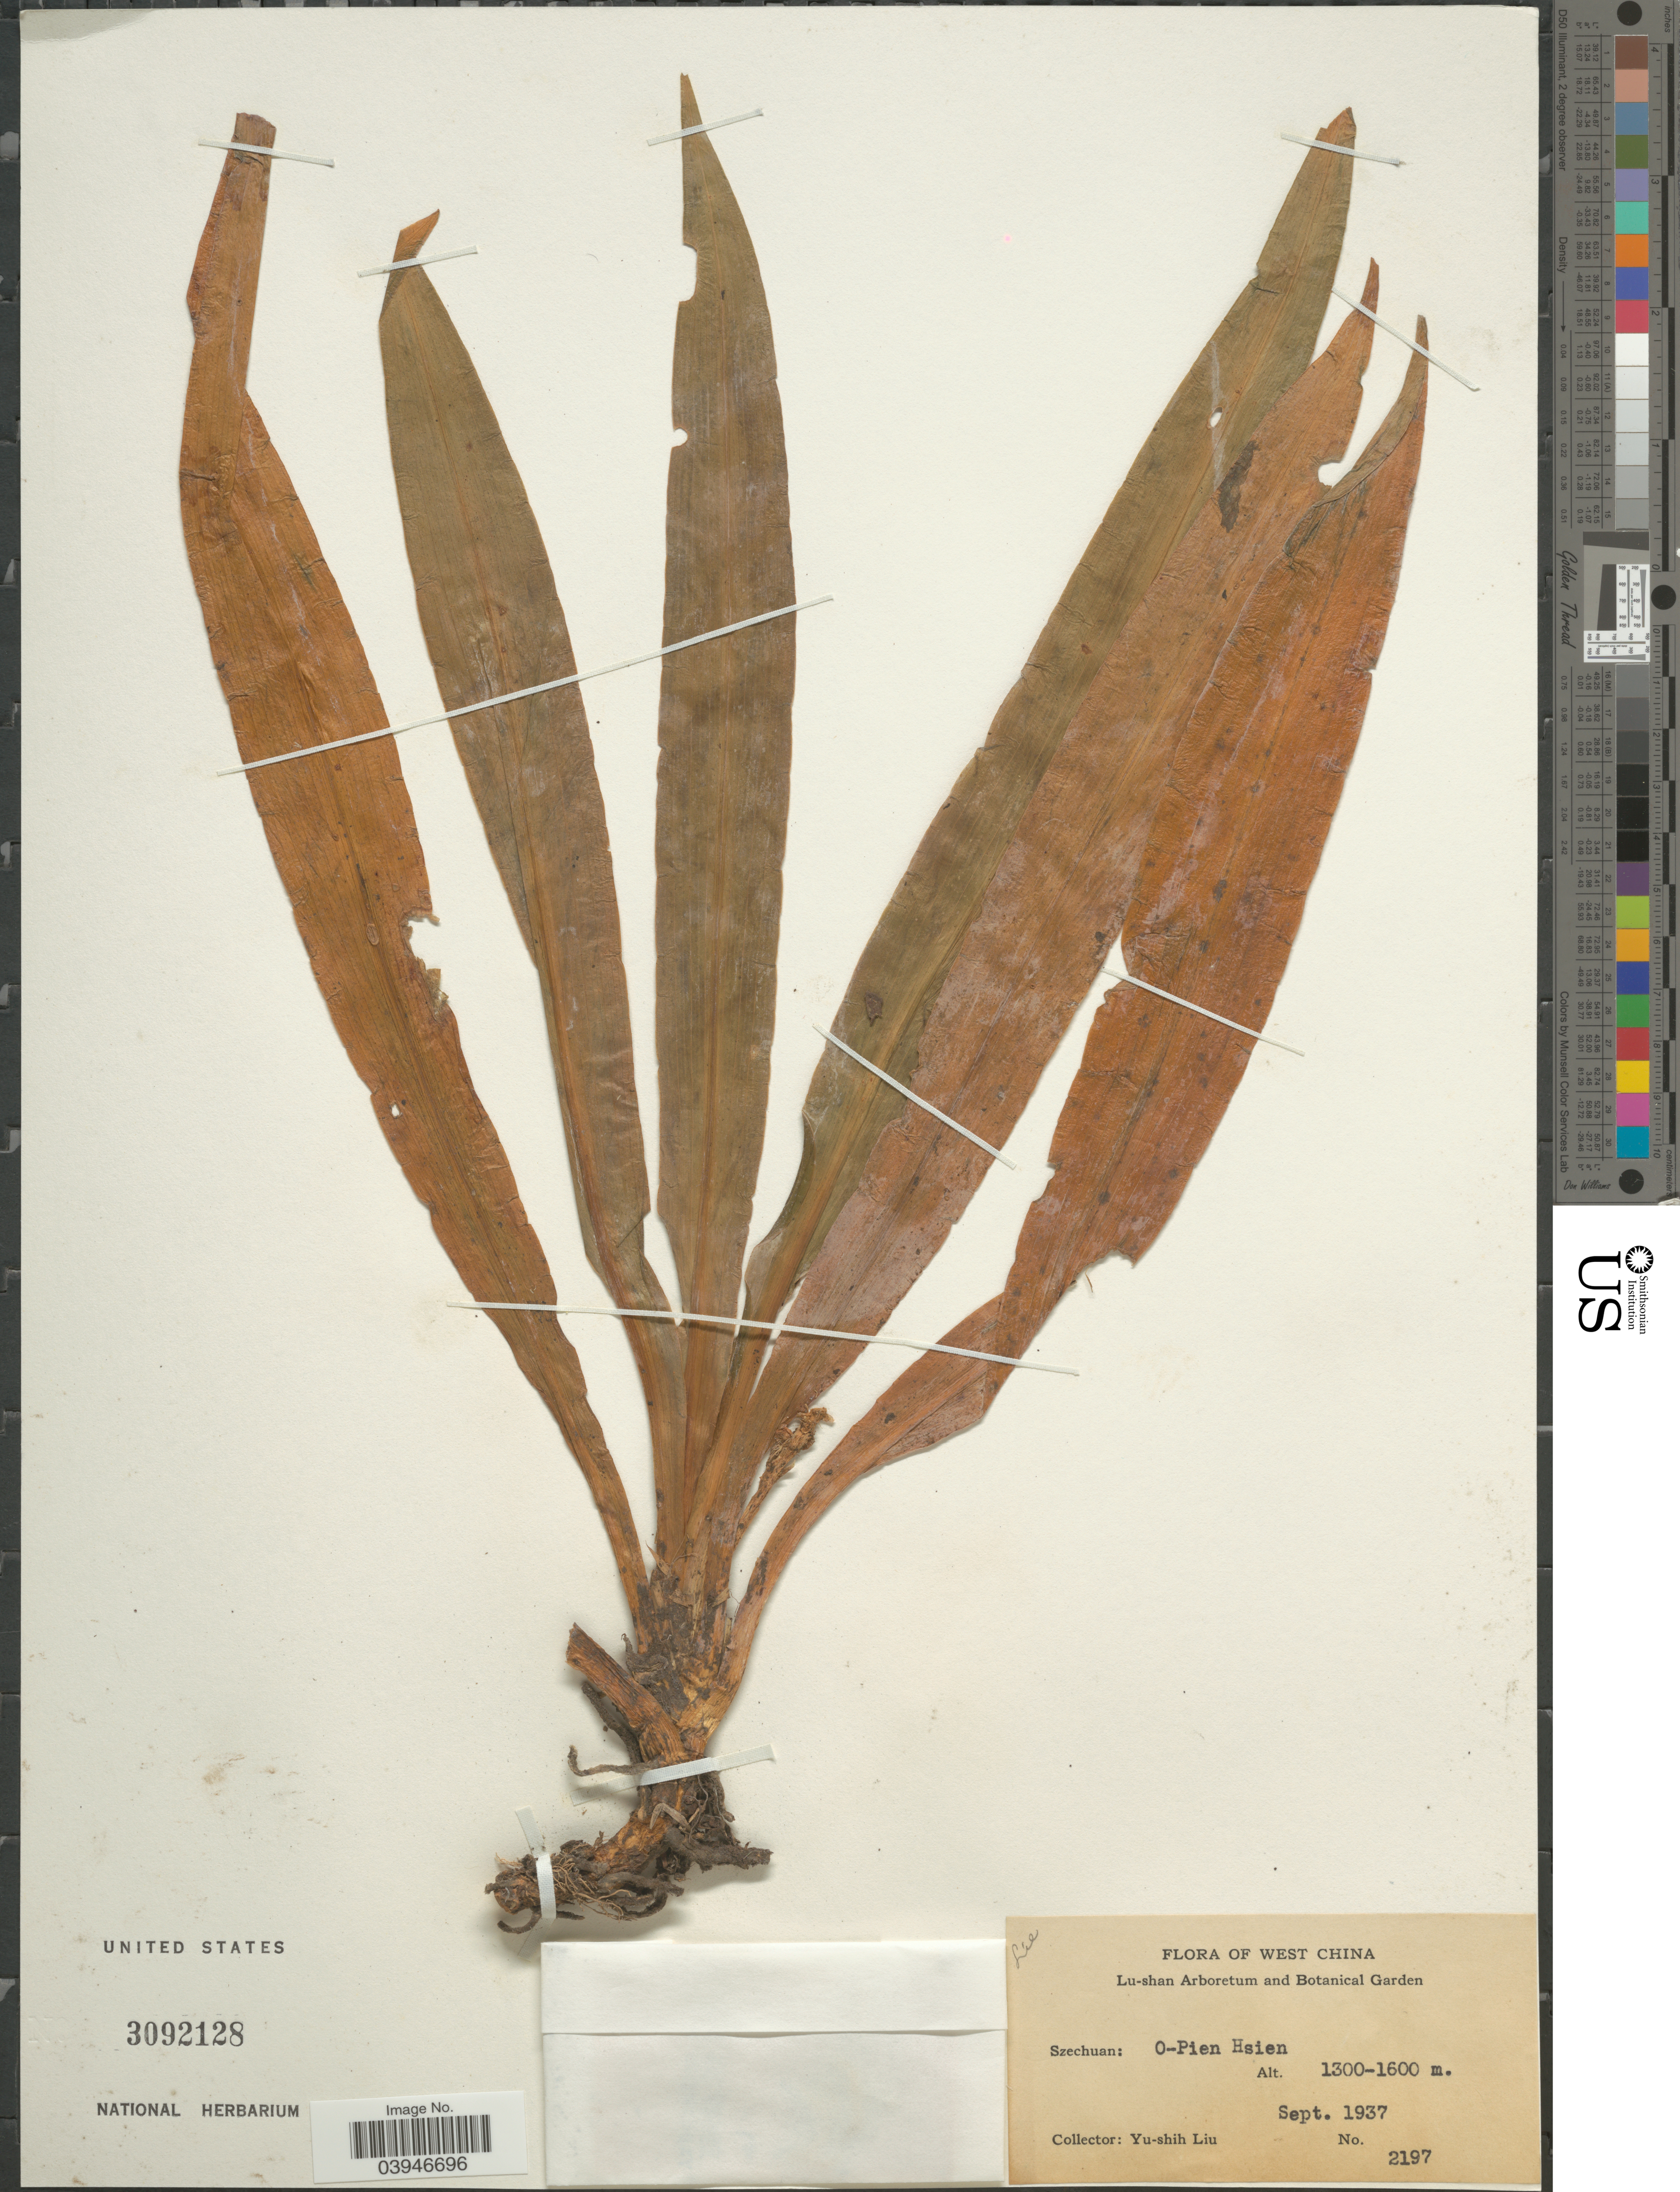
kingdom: Plantae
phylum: Tracheophyta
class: Liliopsida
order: Liliales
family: Liliaceae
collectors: Y.-S. Liu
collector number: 2197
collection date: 1937-09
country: China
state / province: Sichuan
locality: West China. Szechuan: O-Pien Hsien.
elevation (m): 1300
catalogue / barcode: US 3092128